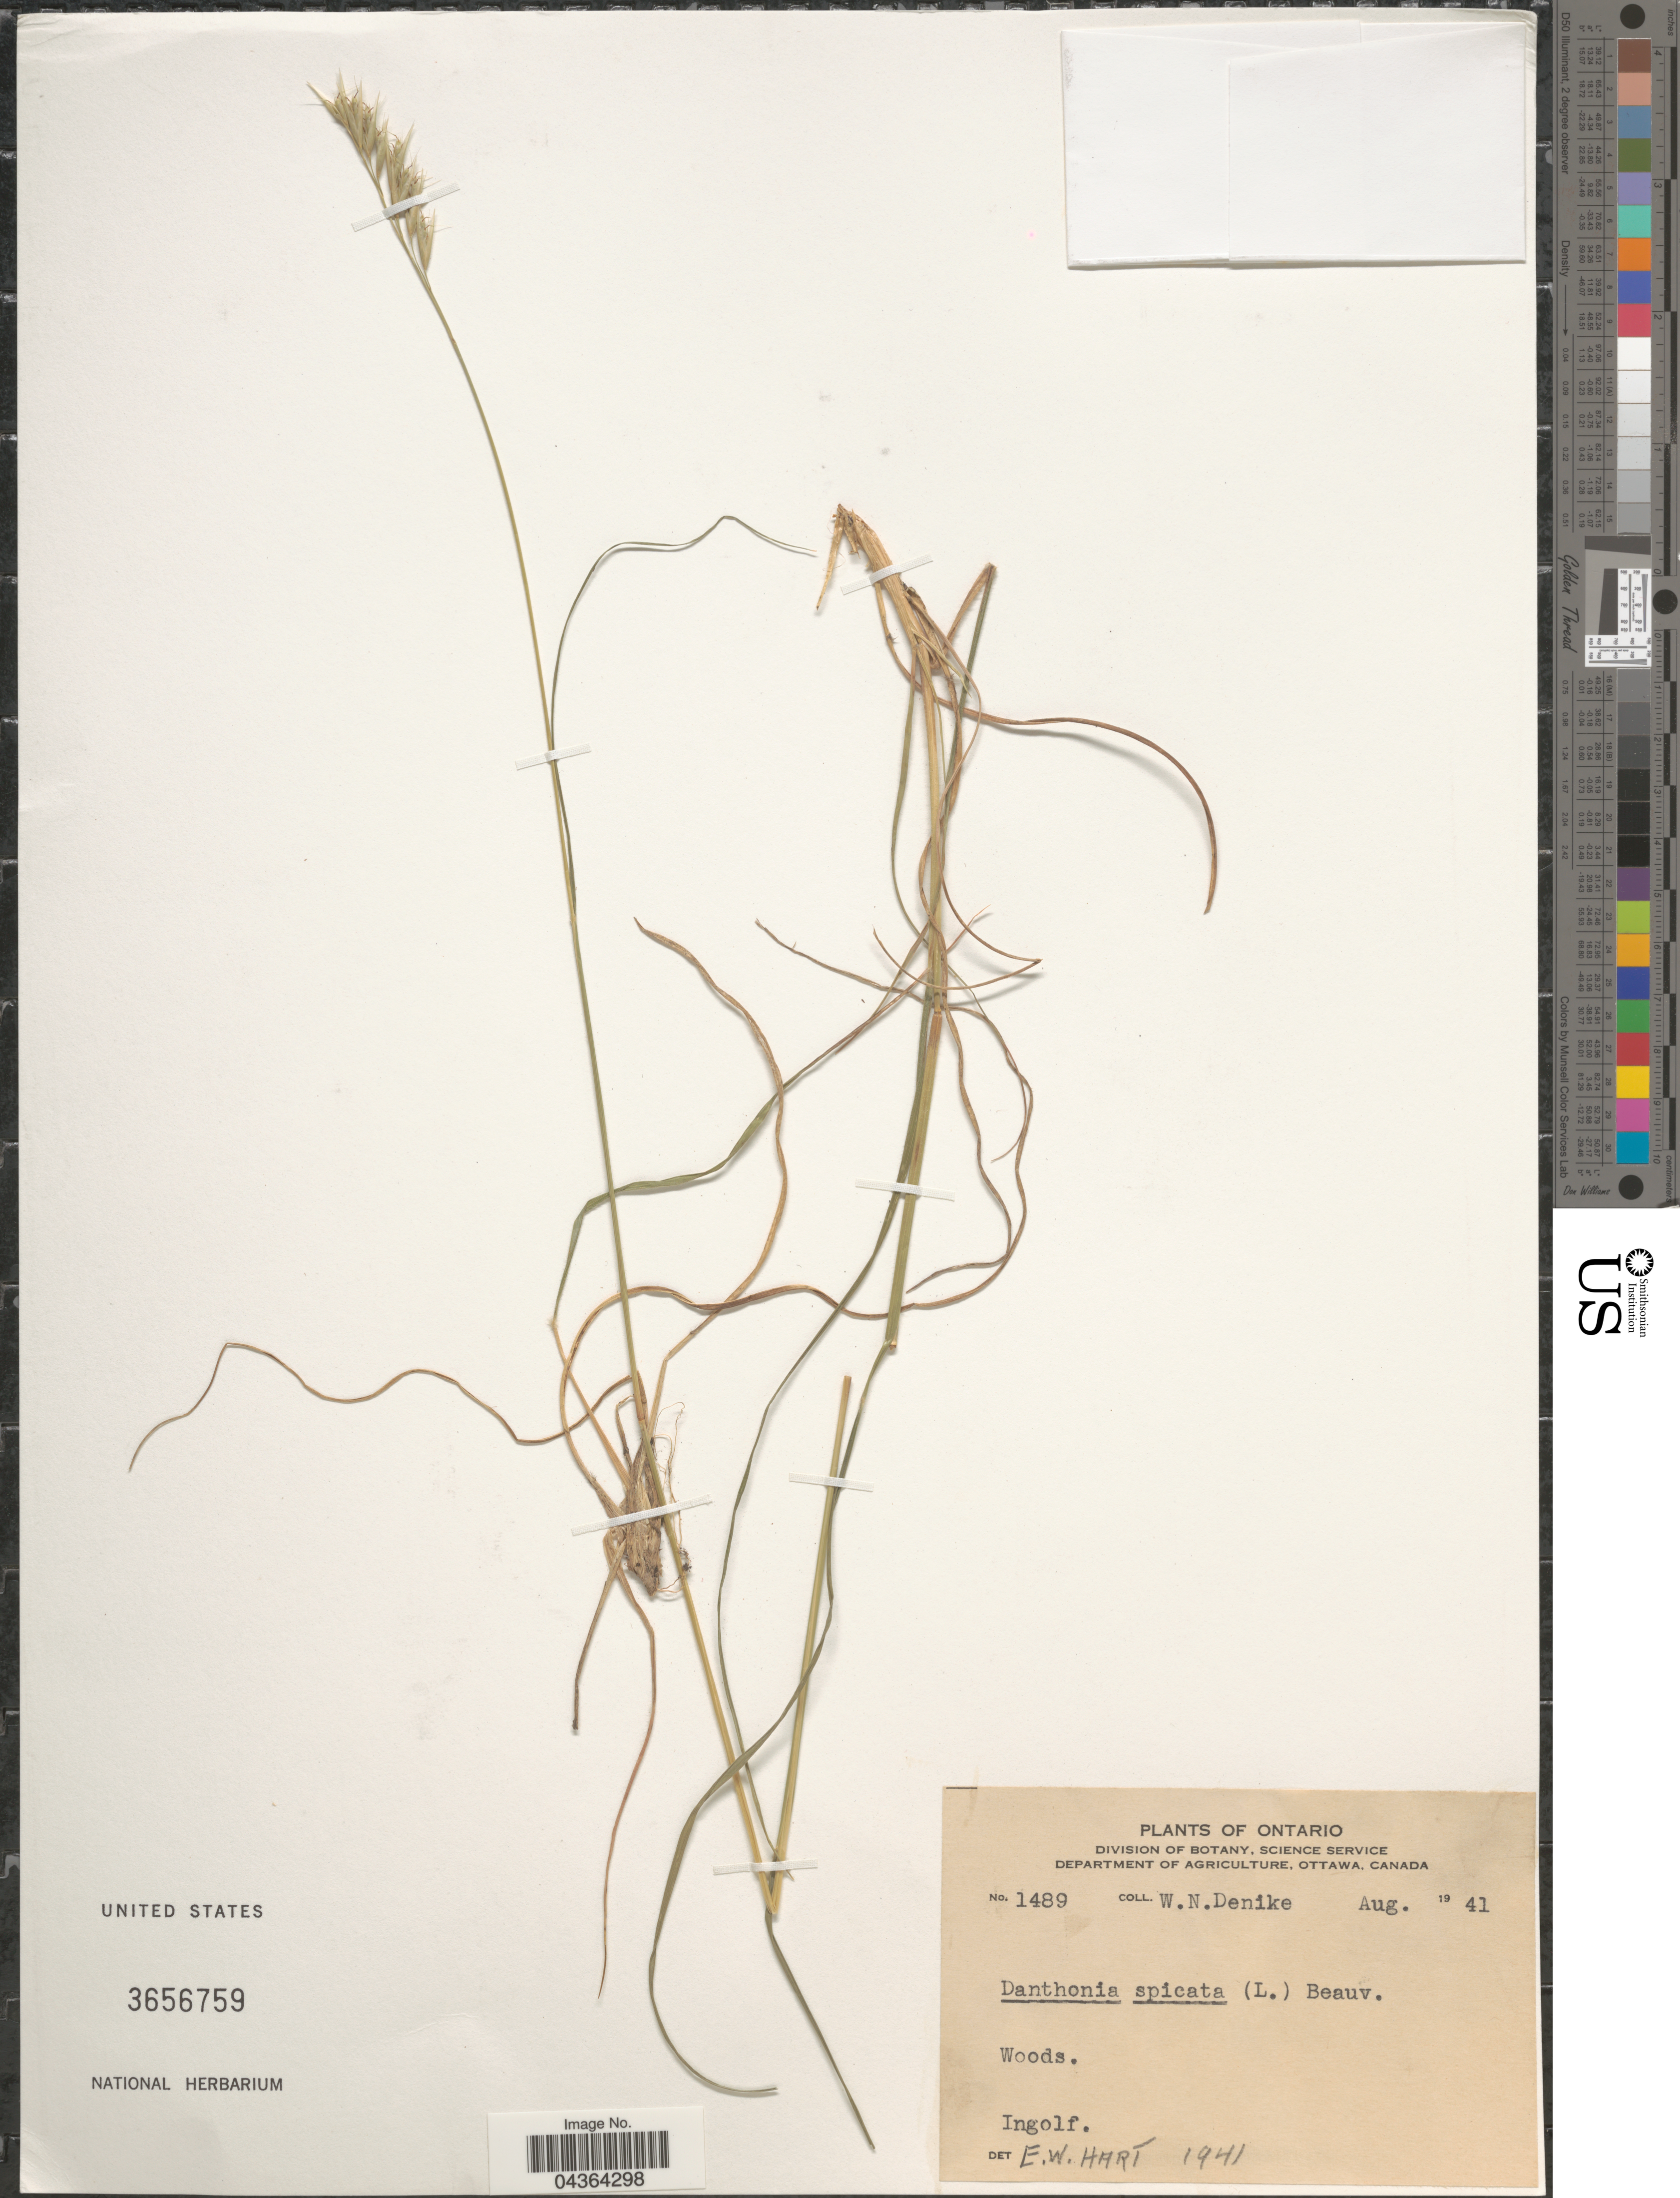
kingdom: Plantae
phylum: Tracheophyta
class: Liliopsida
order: Poales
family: Poaceae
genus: Danthonia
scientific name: Danthonia spicata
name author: (L.) P. Beauv. ex Roem. & Schult.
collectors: W. Denike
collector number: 1489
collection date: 1941-08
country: Canada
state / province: Ontario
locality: Ingolf.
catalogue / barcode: US 3656759